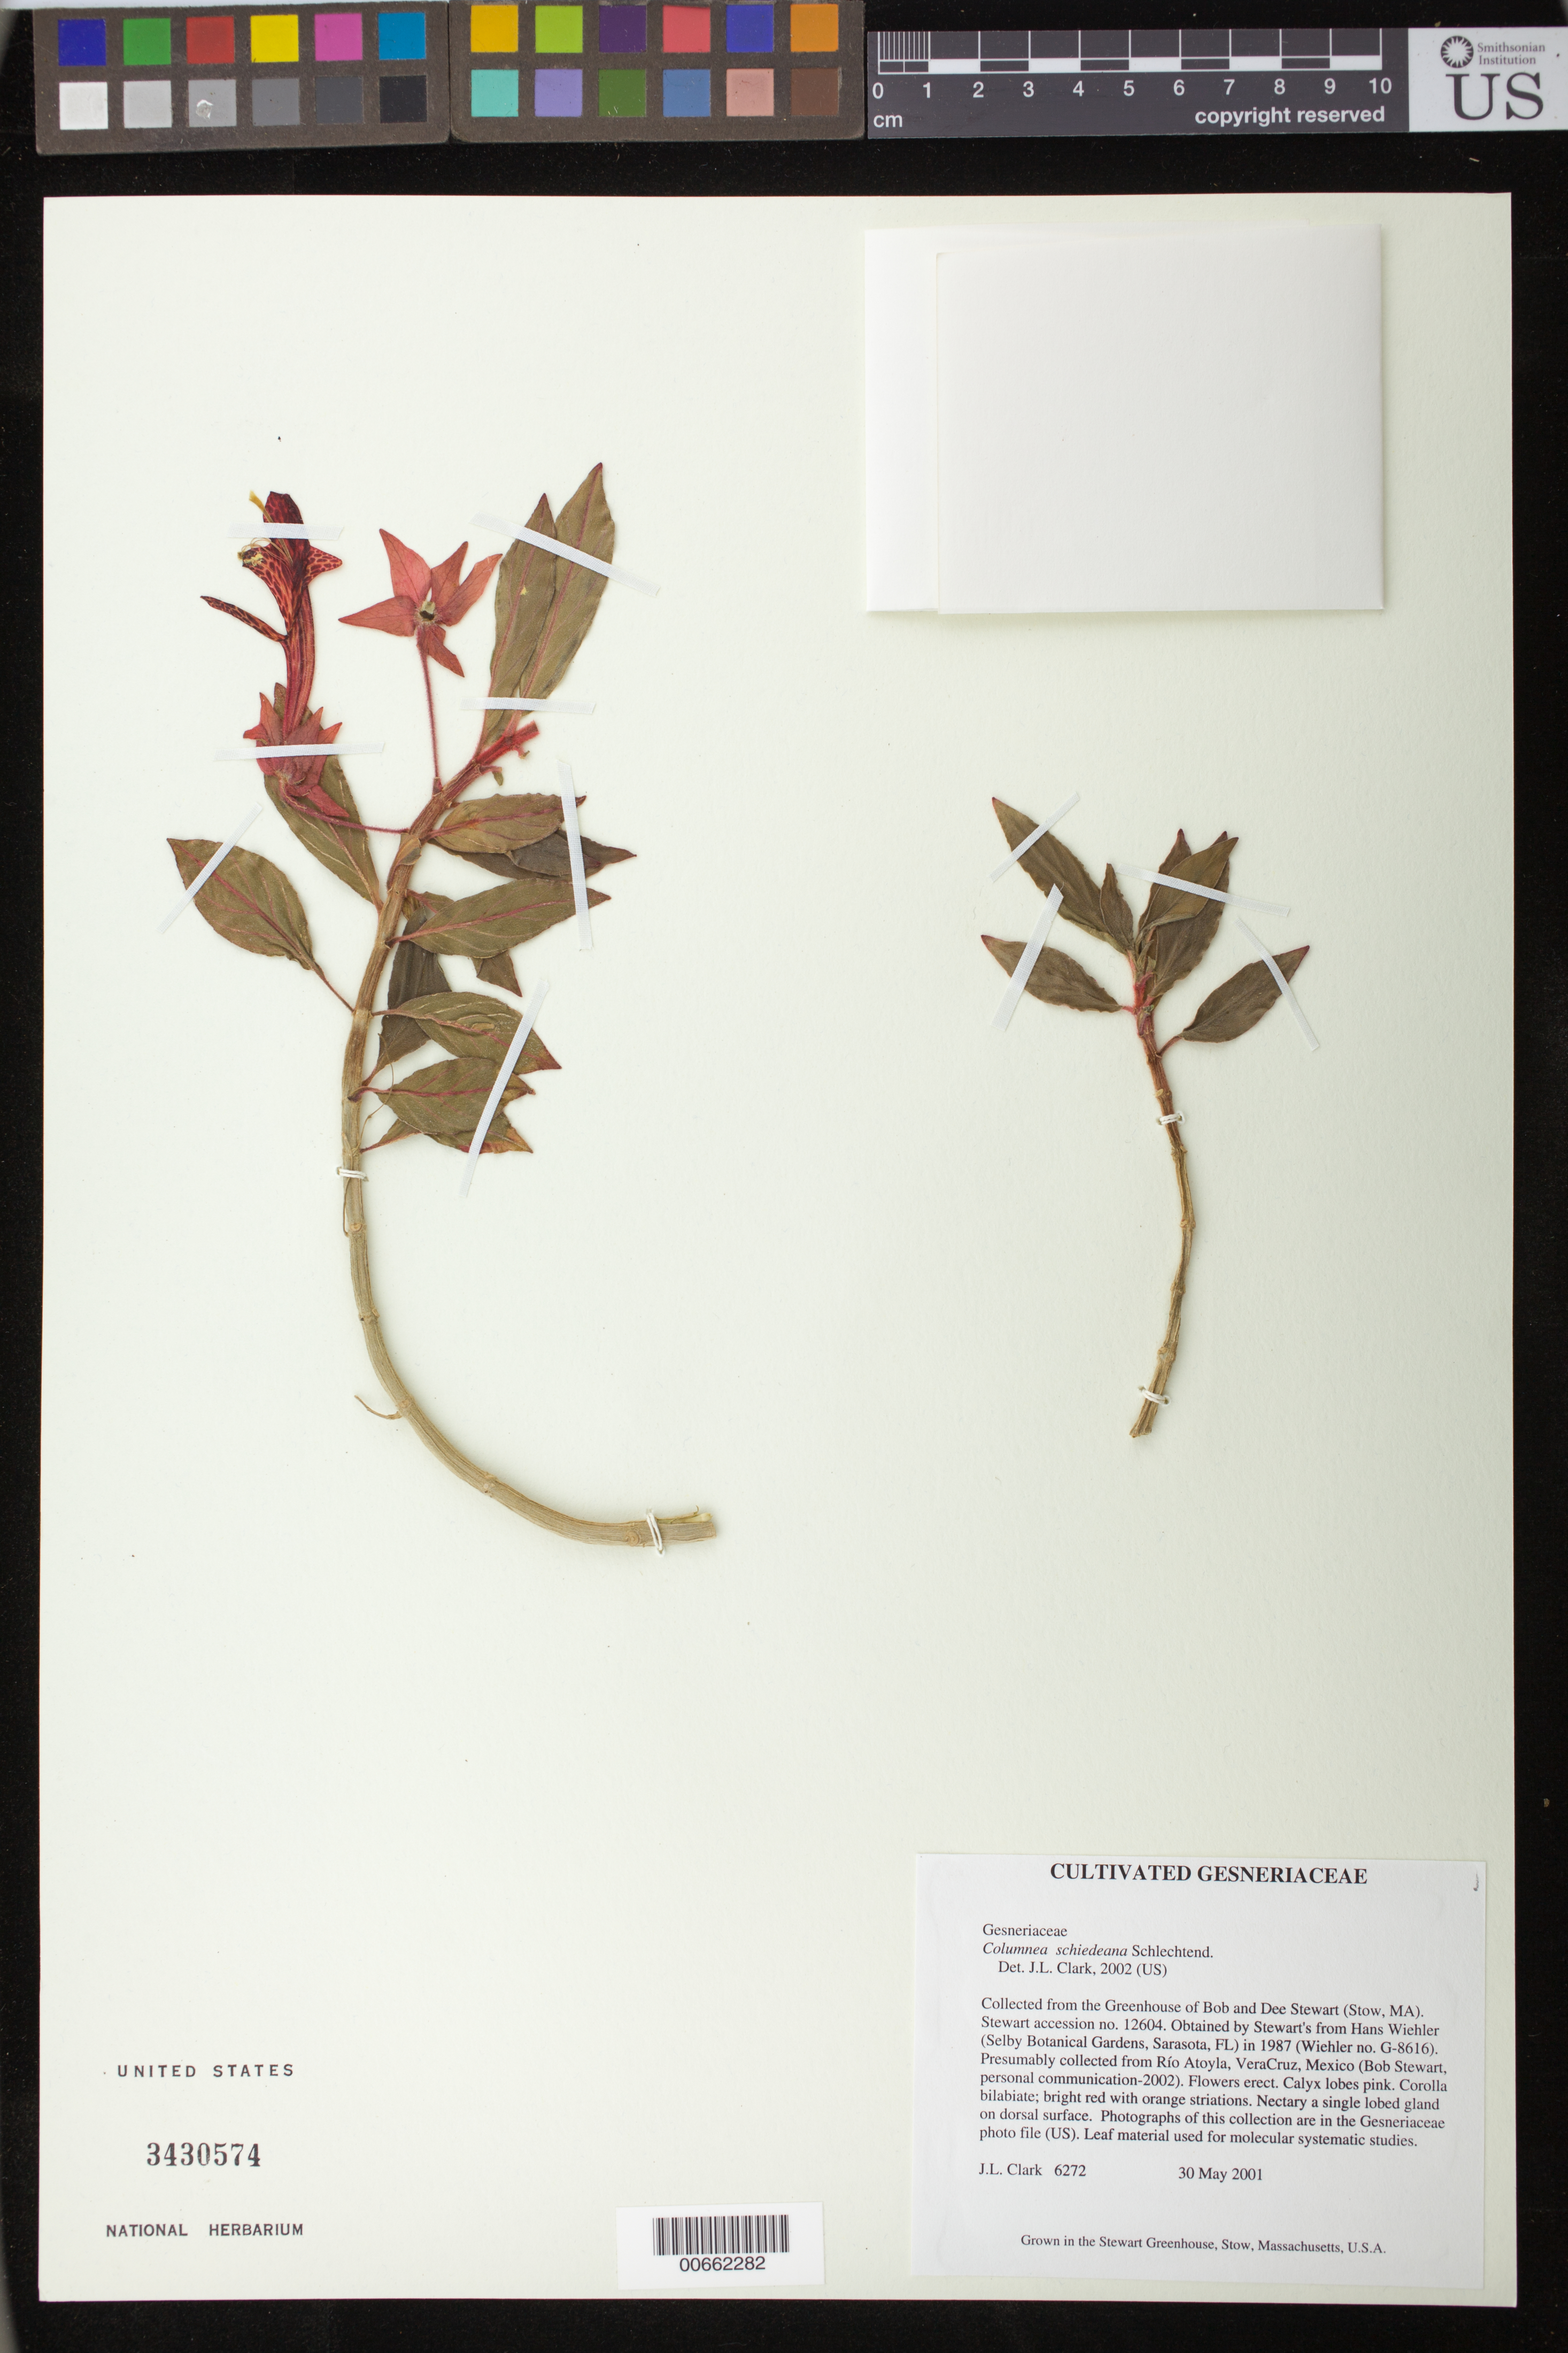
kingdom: Plantae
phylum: Tracheophyta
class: Magnoliopsida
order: Lamiales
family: Gesneriaceae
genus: Columnea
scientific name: Columnea schiedeana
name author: Schltdl.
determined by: Clark, J. L., (SEL), The Marie Selby Botanical Garden (UNITED STATES)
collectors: J. L. Clark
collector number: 6272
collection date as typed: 30 May 2001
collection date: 2001-05-30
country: Mexico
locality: Grown in the Stewart Greenhouse, Stow, Massachusetts, U.S.A.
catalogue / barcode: US 3430574